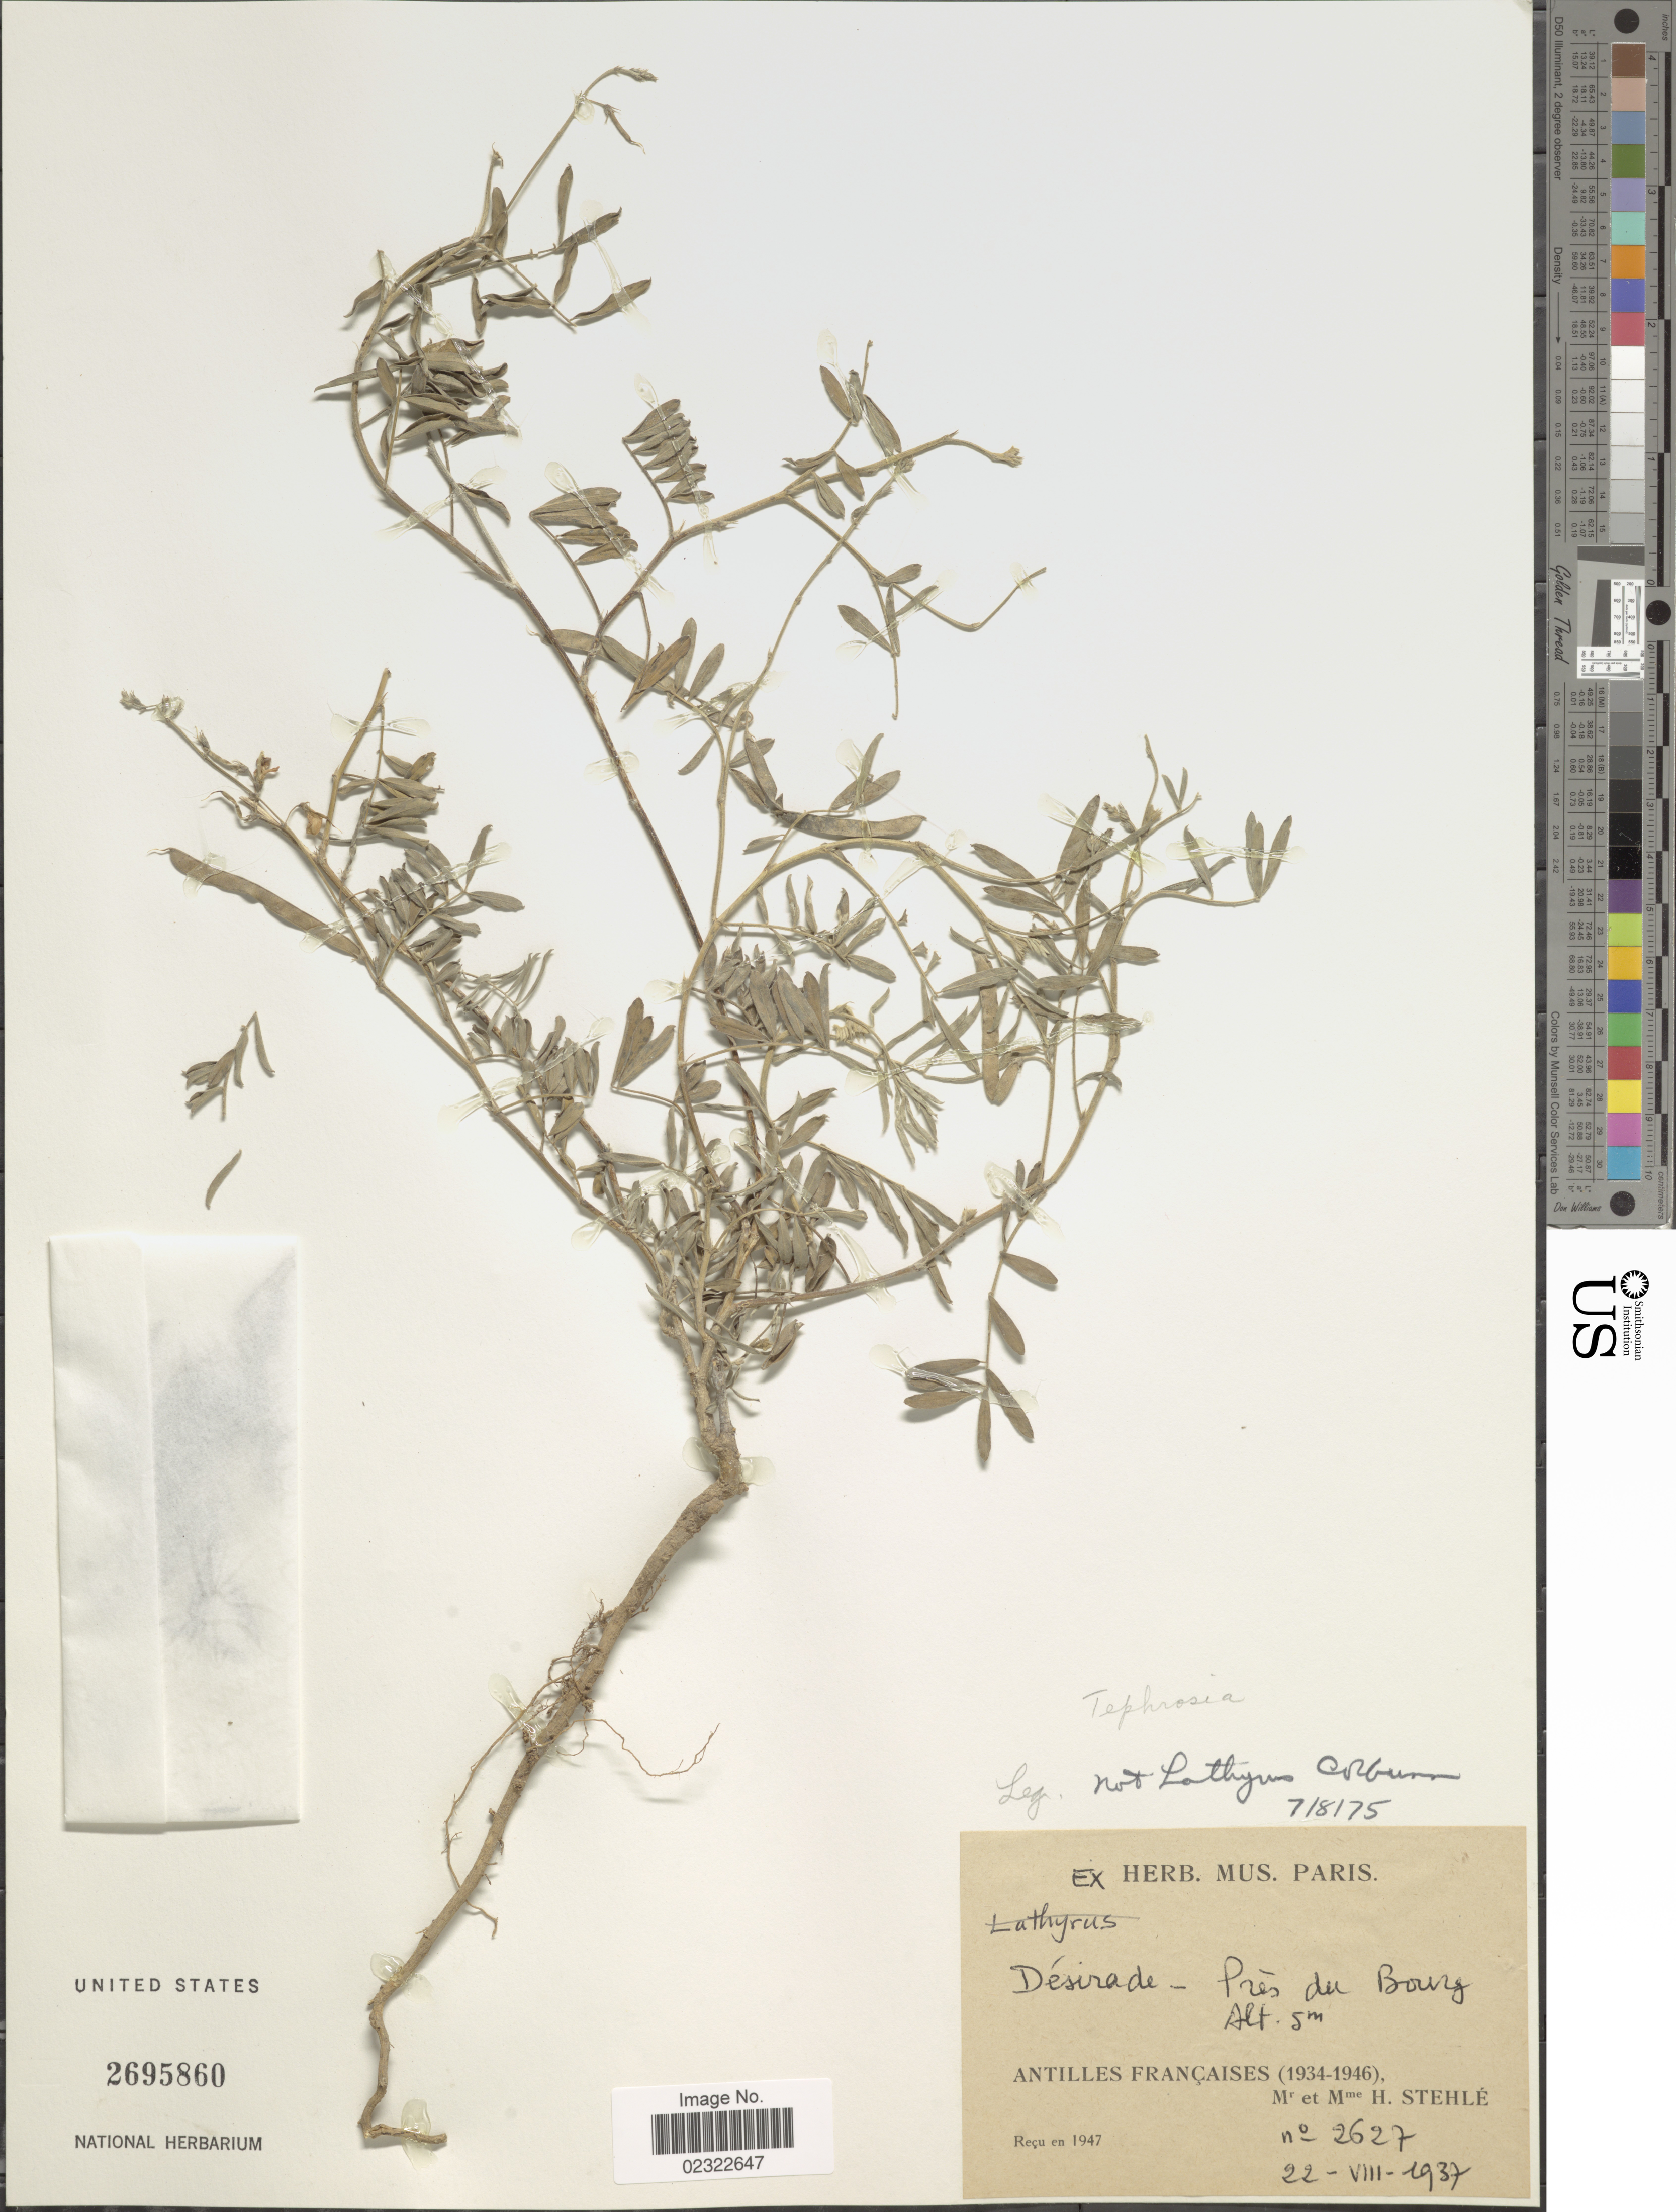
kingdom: Plantae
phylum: Tracheophyta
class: Magnoliopsida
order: Fabales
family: Fabaceae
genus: Tephrosia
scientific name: Tephrosia sp.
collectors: M. Stehlé & H. Stehlé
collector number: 2627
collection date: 1937-08-22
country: Guadeloupe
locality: Desirade - Pres du Bourg. Antilles Francaises.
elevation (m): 5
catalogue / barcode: US 2695860